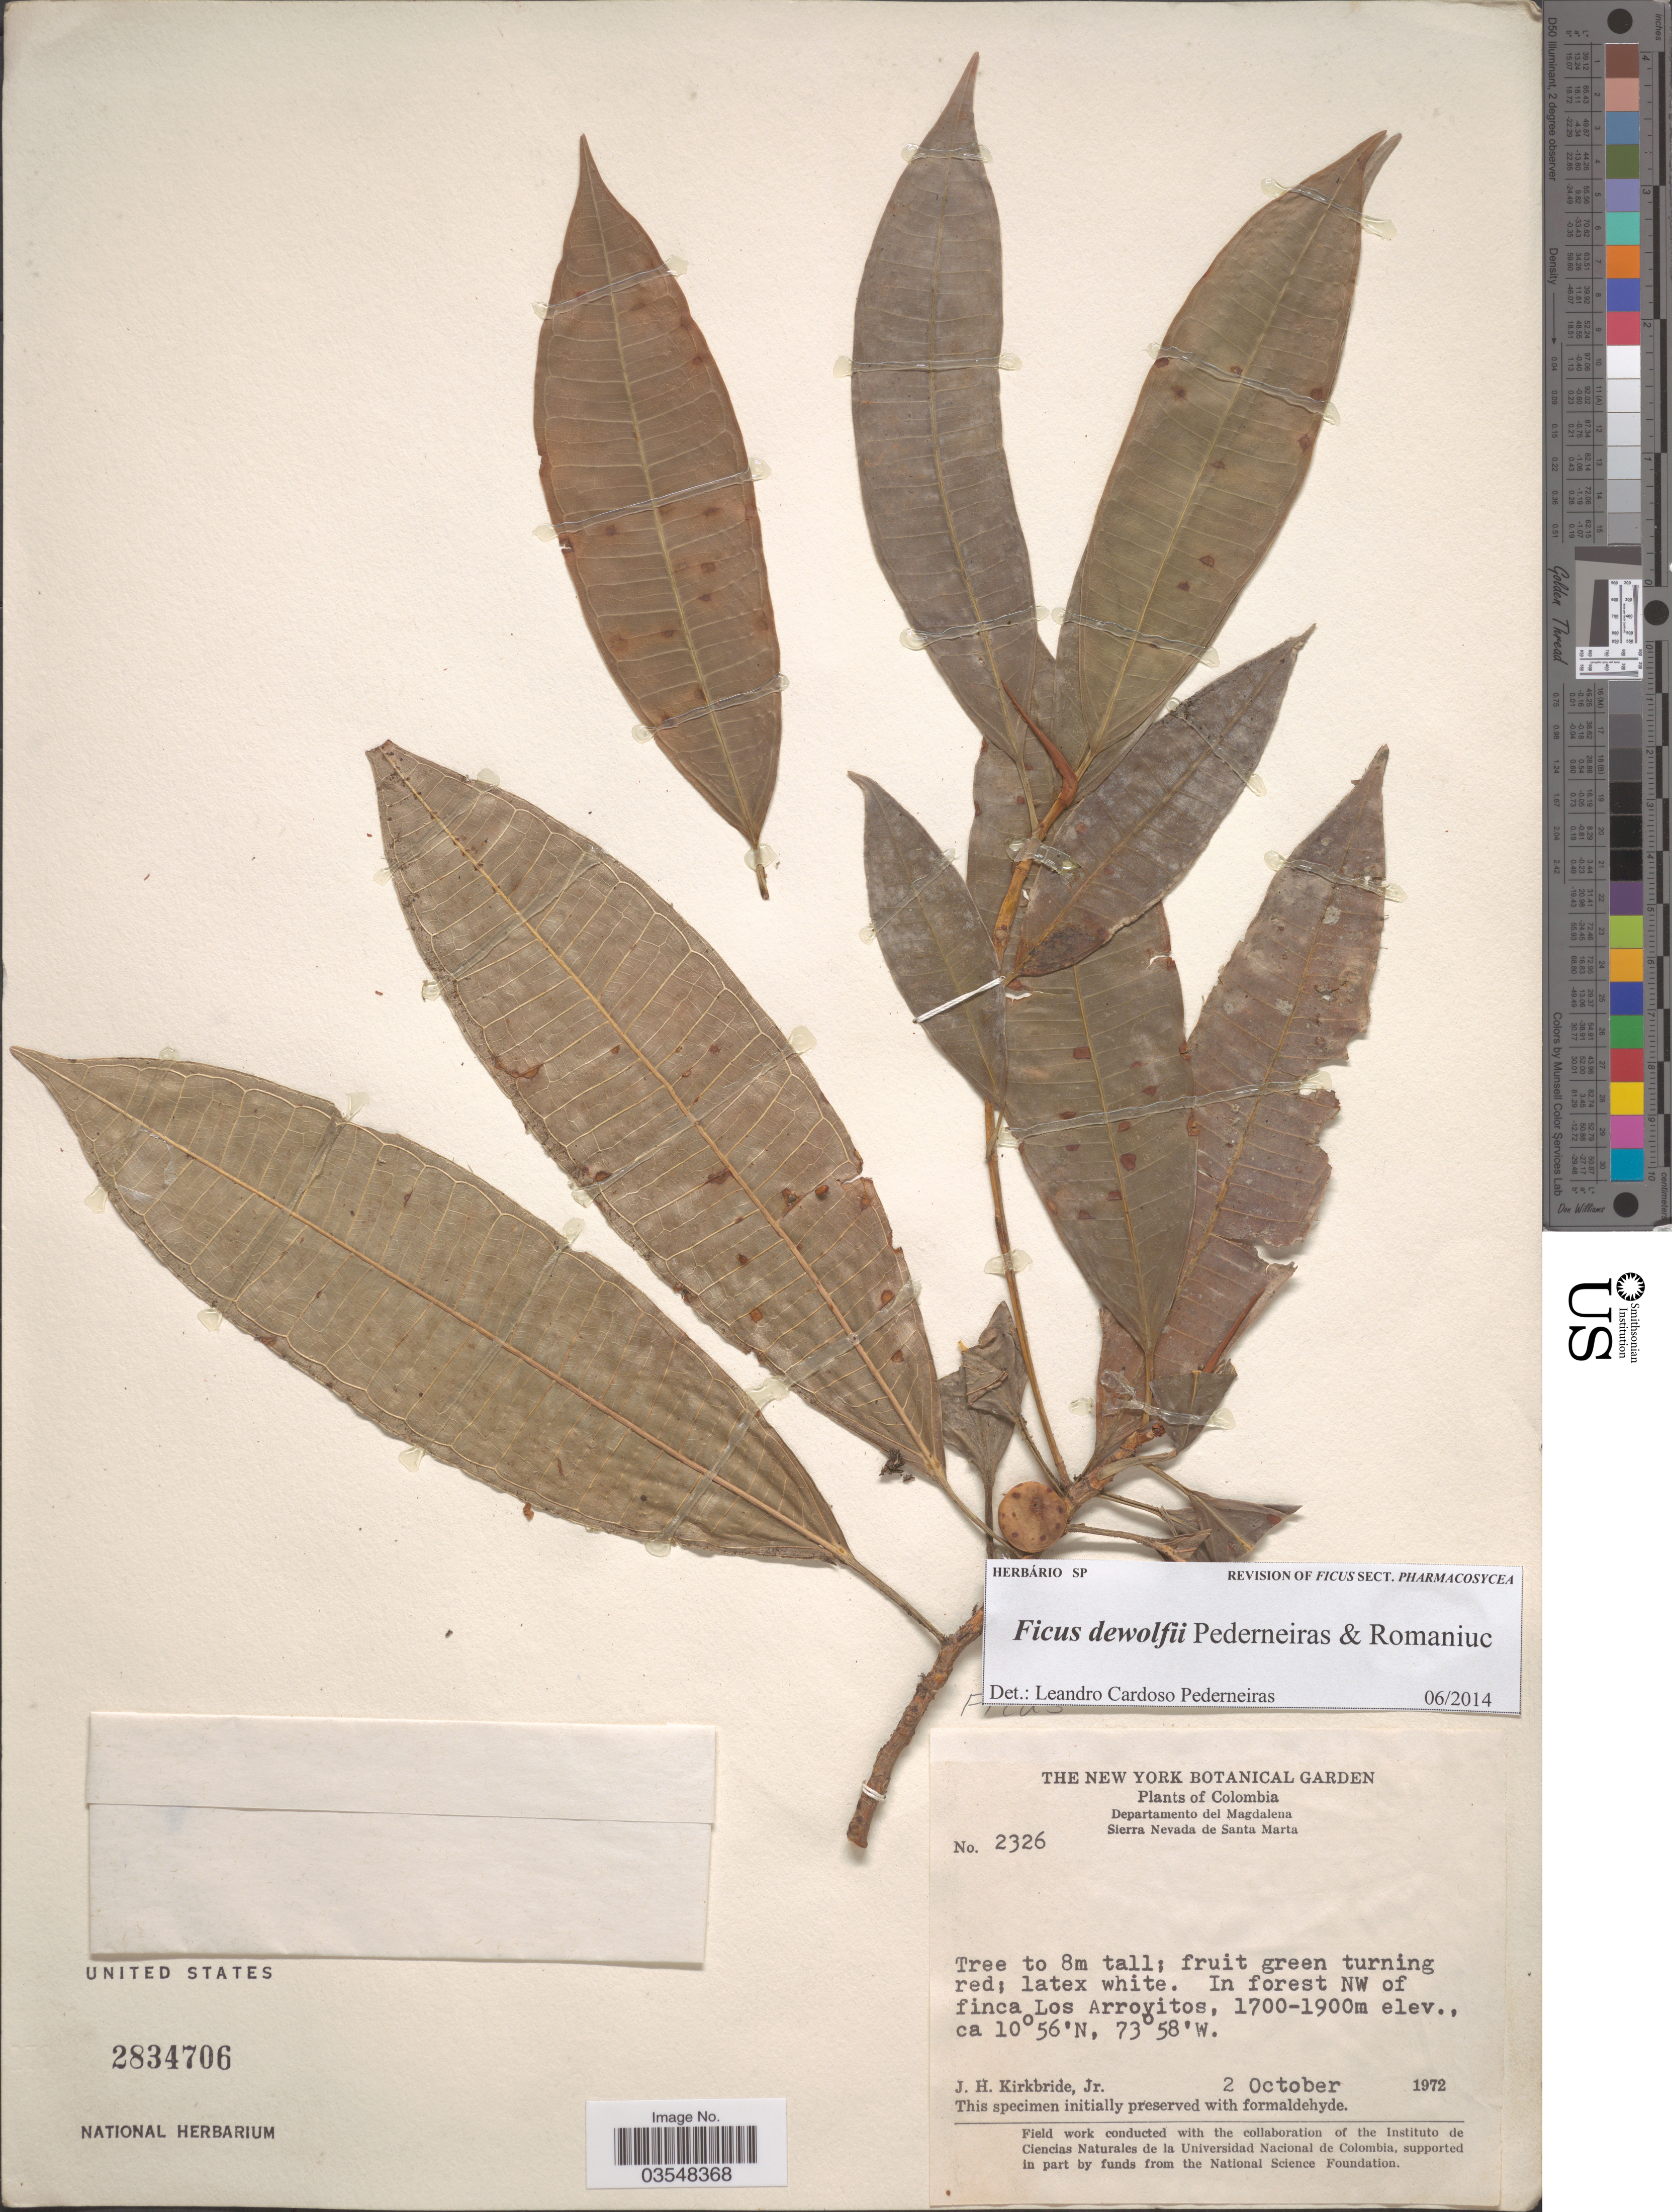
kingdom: Plantae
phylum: Tracheophyta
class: Magnoliopsida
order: Rosales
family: Moraceae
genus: Ficus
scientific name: Ficus dewolfii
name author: Pedern. & Romaniuc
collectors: J. H. Kirkbride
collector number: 2326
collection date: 1972-10-02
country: Colombia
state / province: Magdalena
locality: Departamento del Magdalena. Sierra Nevada de Santa Marta. In forest NW of finca Los Arroyitos.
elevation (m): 1700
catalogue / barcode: US 2834706